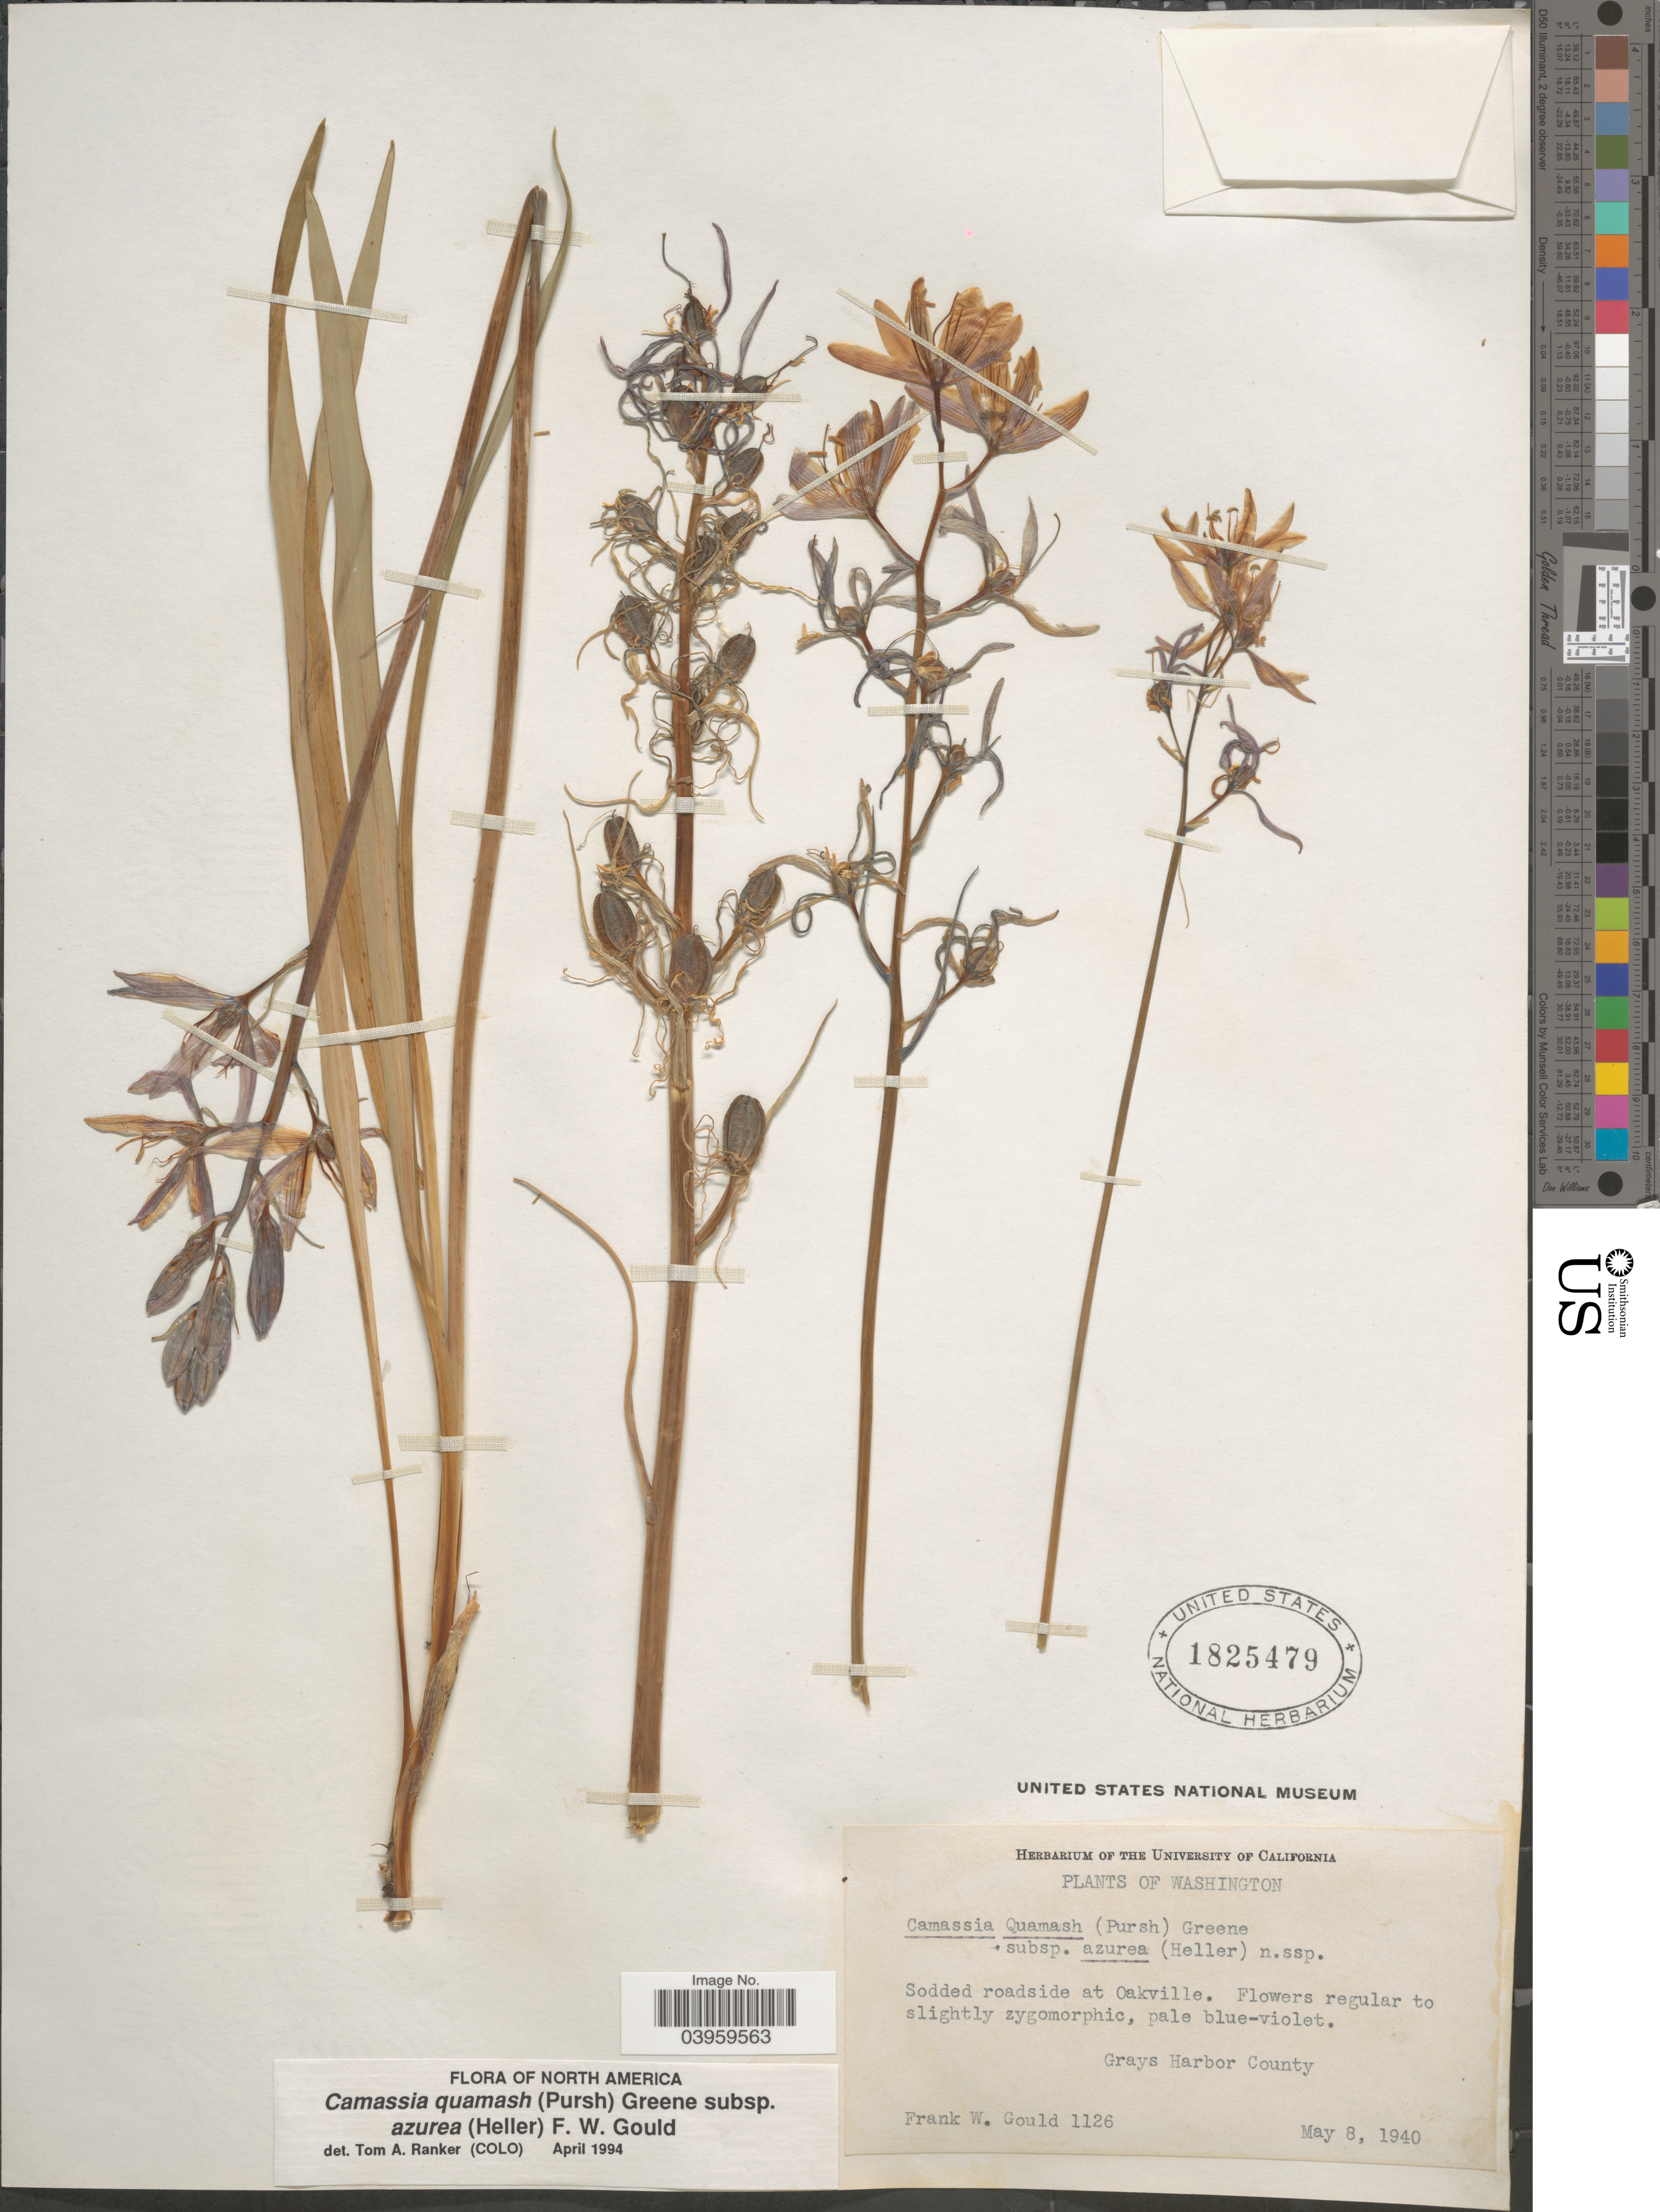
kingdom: Plantae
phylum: Tracheophyta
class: Liliopsida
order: Asparagales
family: Asparagaceae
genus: Camassia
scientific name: Camassia quamash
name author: (Pursh) Greene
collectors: F. W. Gould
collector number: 1126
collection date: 1940-05-08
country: United States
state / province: Washington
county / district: Grays Harbor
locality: Sodded roadside at Oakville. Grays Harbor County.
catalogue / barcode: US 1825479